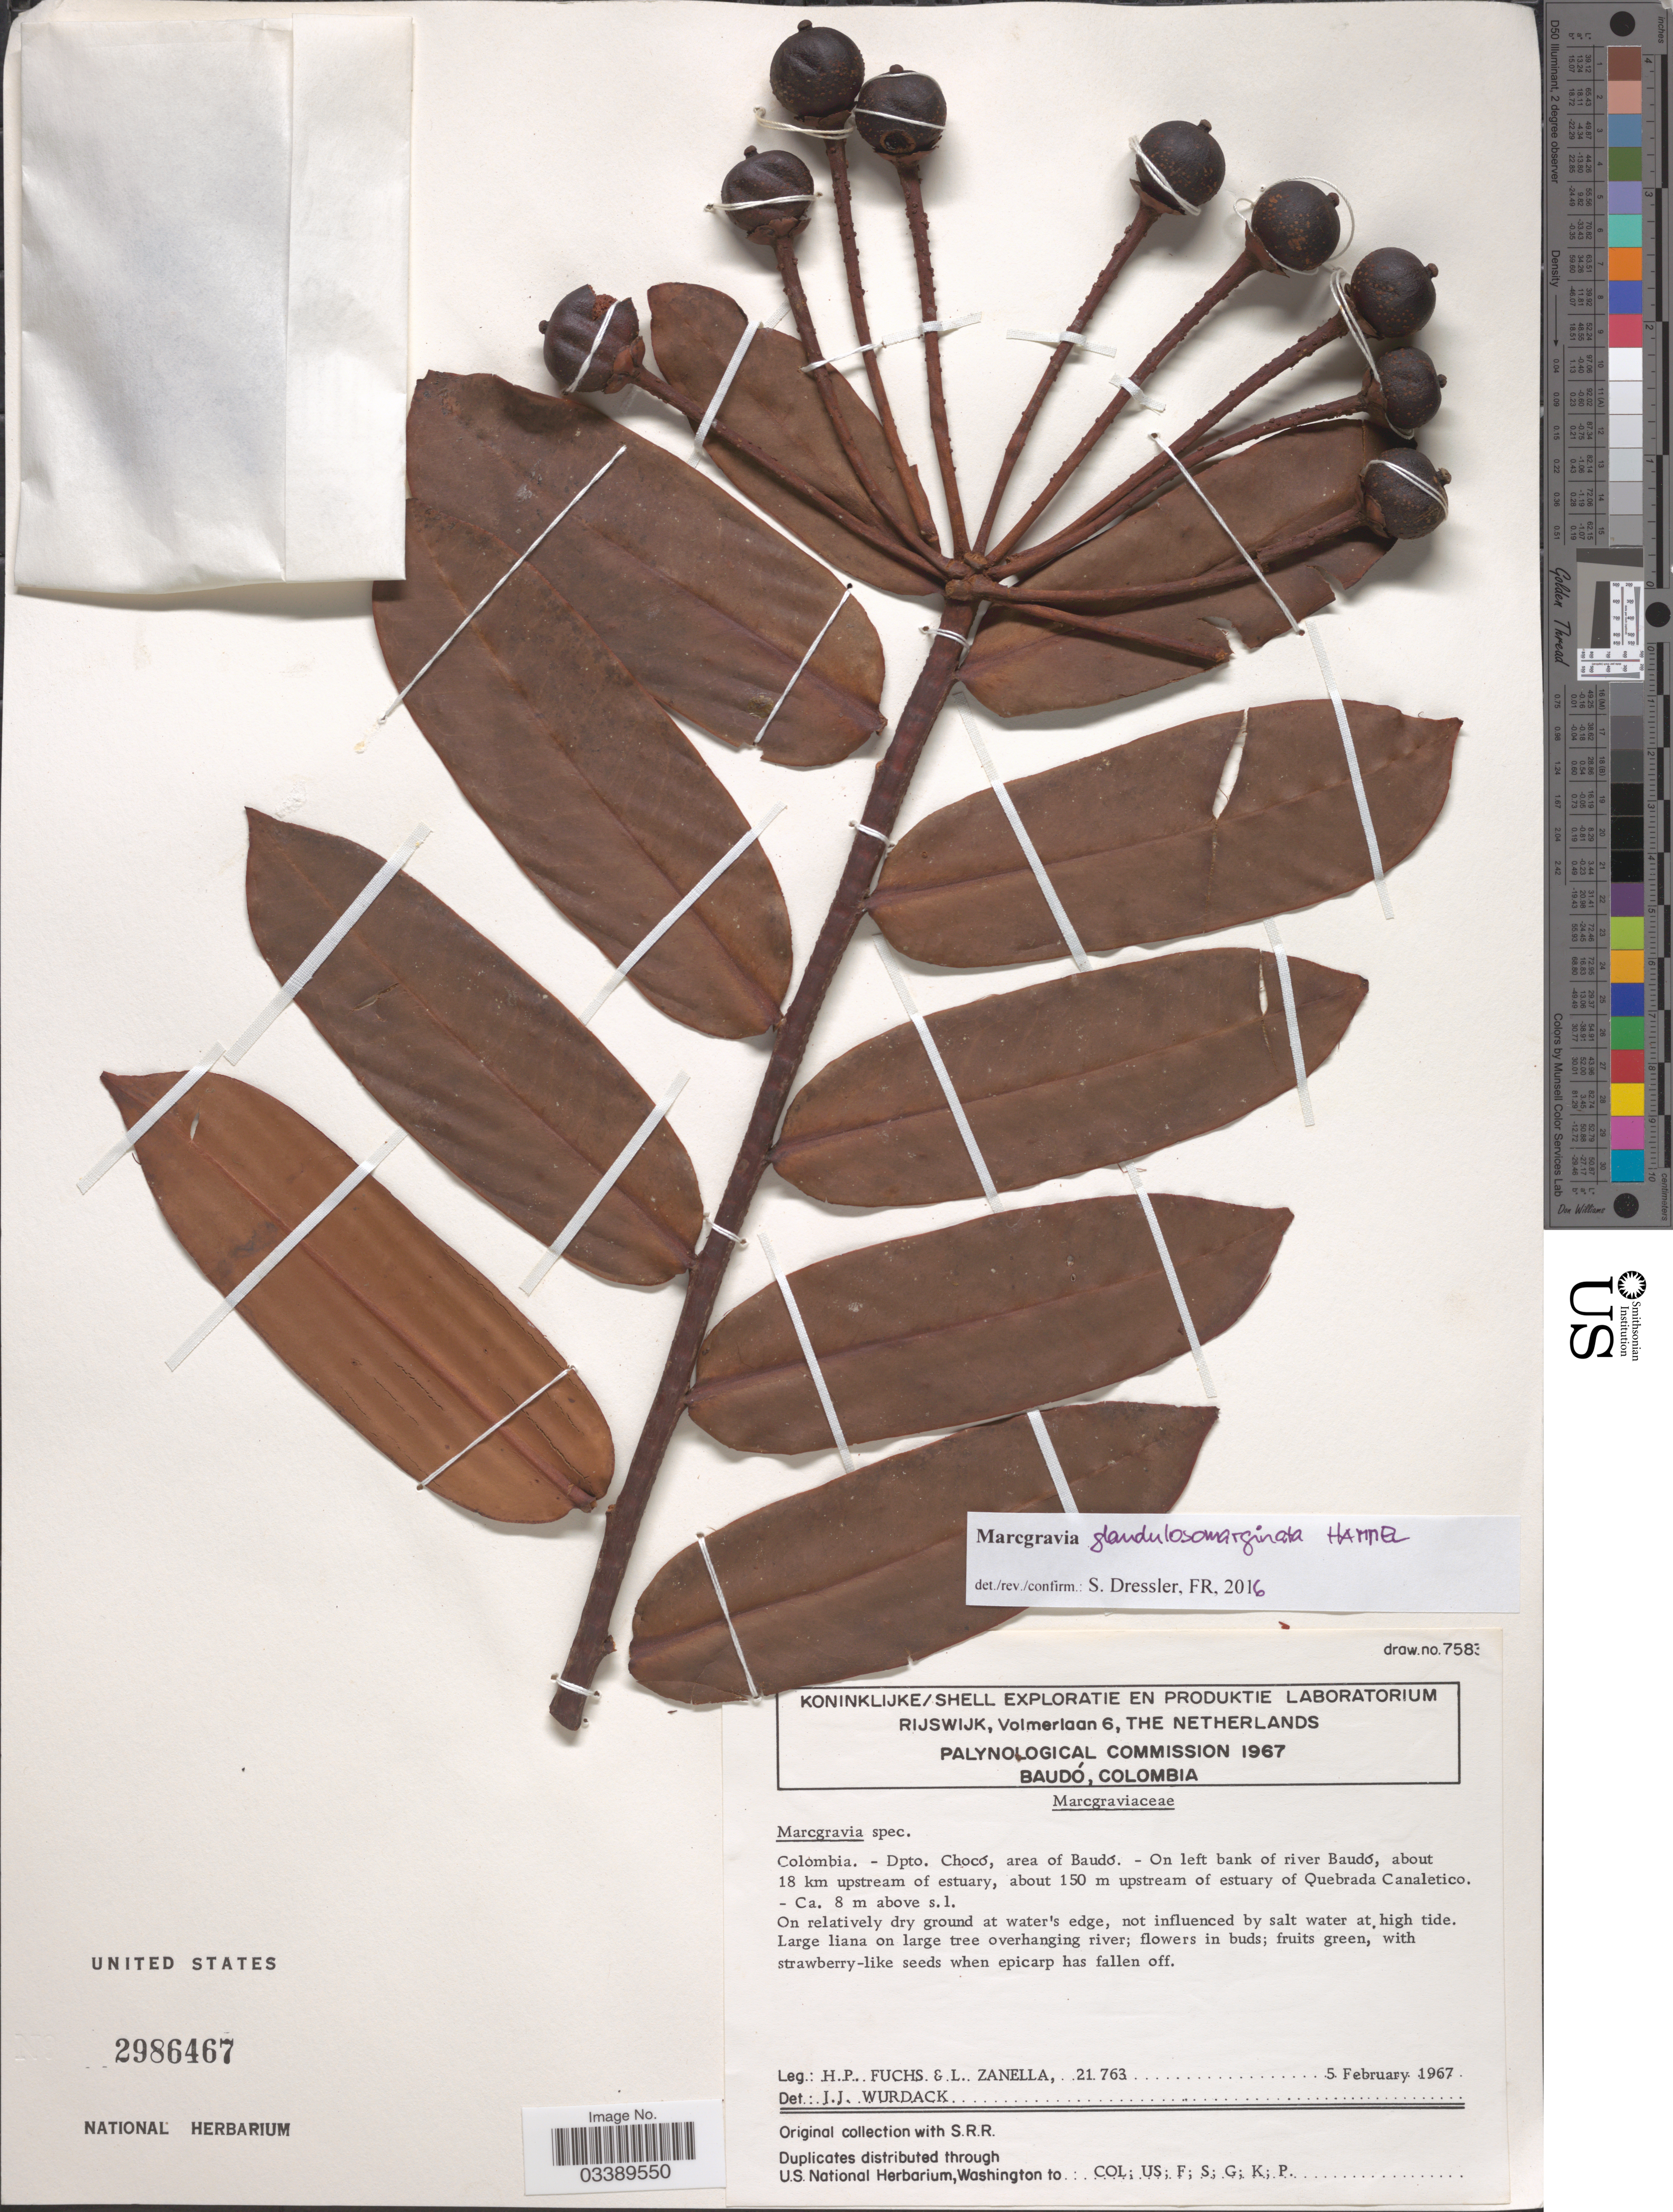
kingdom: Plantae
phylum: Tracheophyta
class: Magnoliopsida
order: Ericales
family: Marcgraviaceae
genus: Marcgravia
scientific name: Marcgravia glandulosomarginata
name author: Hammel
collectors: H. P. Fuchs & L. Zanella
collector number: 21763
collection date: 1967-02-05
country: Colombia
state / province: Chocó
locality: Dpto. Chocó, area of Baudó. - On left bank of river Baudó, about 18 km upstream of estuary, about 150 m upstream of estuary of Quebrada Canaletico.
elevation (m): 8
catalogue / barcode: US 2986467